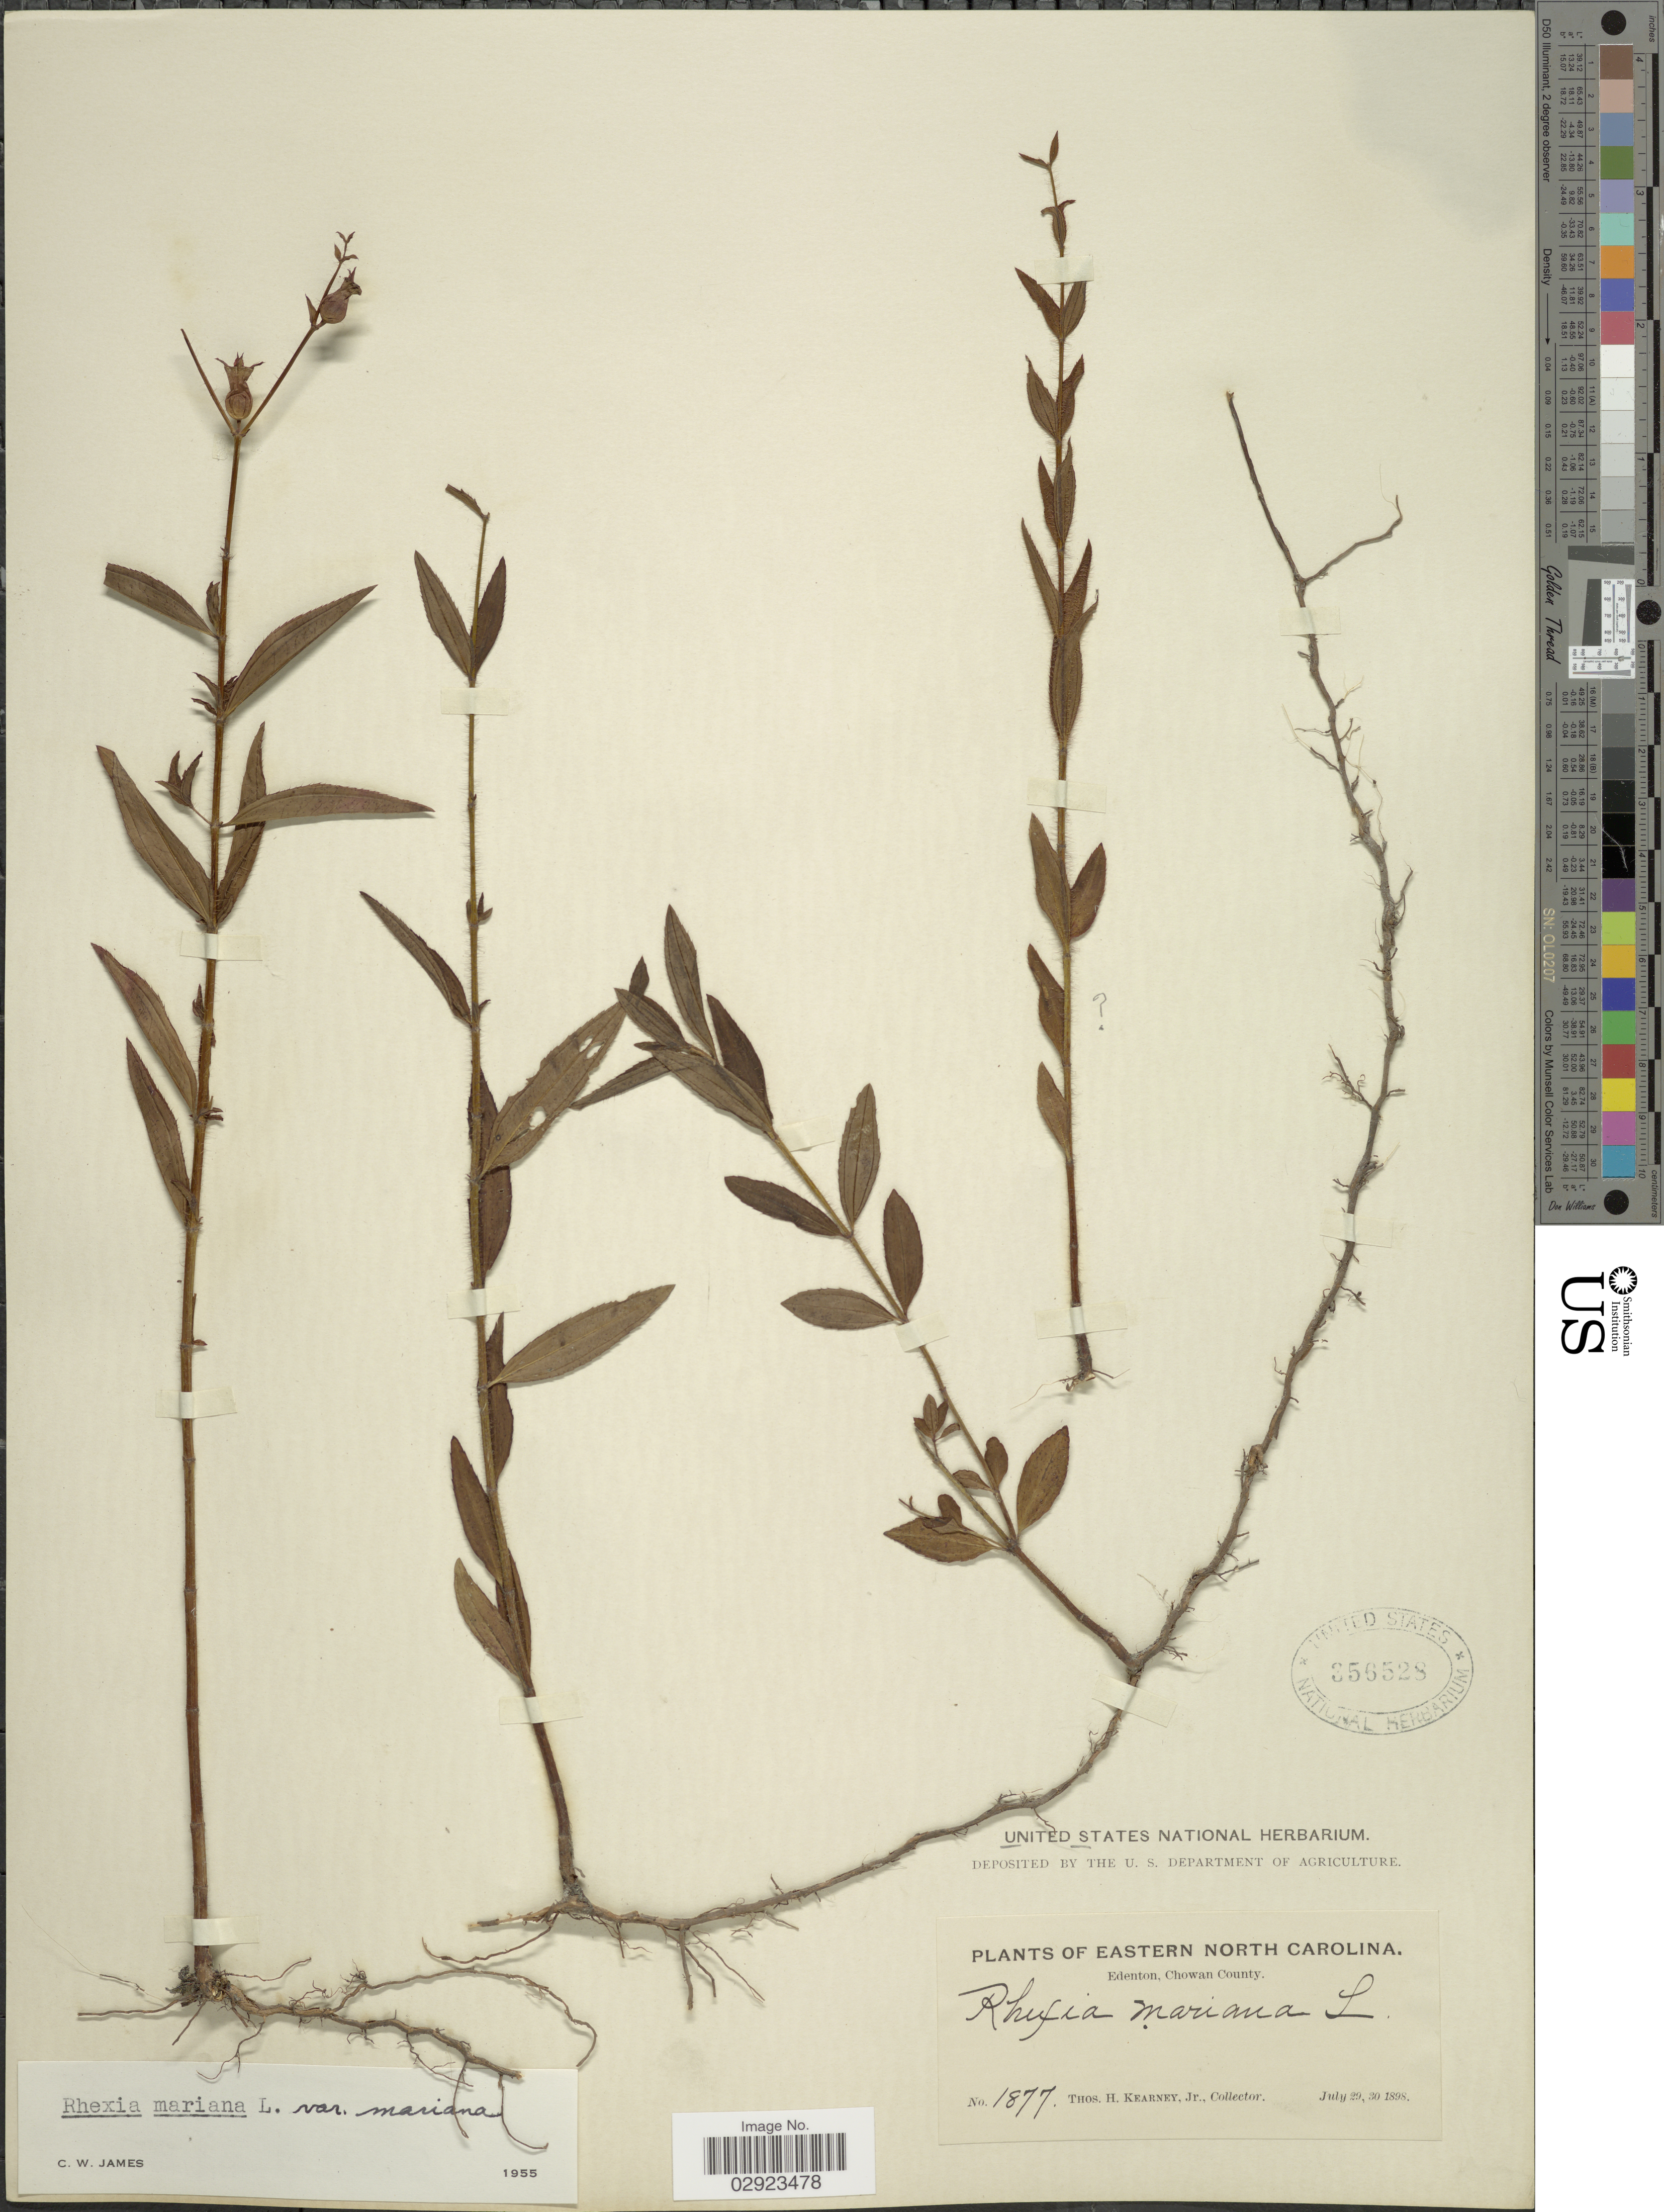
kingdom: Plantae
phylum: Tracheophyta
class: Magnoliopsida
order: Myrtales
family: Melastomataceae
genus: Rhexia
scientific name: Rhexia mariana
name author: L.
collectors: T. H. Kearney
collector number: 1877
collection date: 1898-07-29/1898-07-30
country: United States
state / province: North Carolina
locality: Eastern North Carolina. Edenton, Chowan County.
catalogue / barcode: US 356528